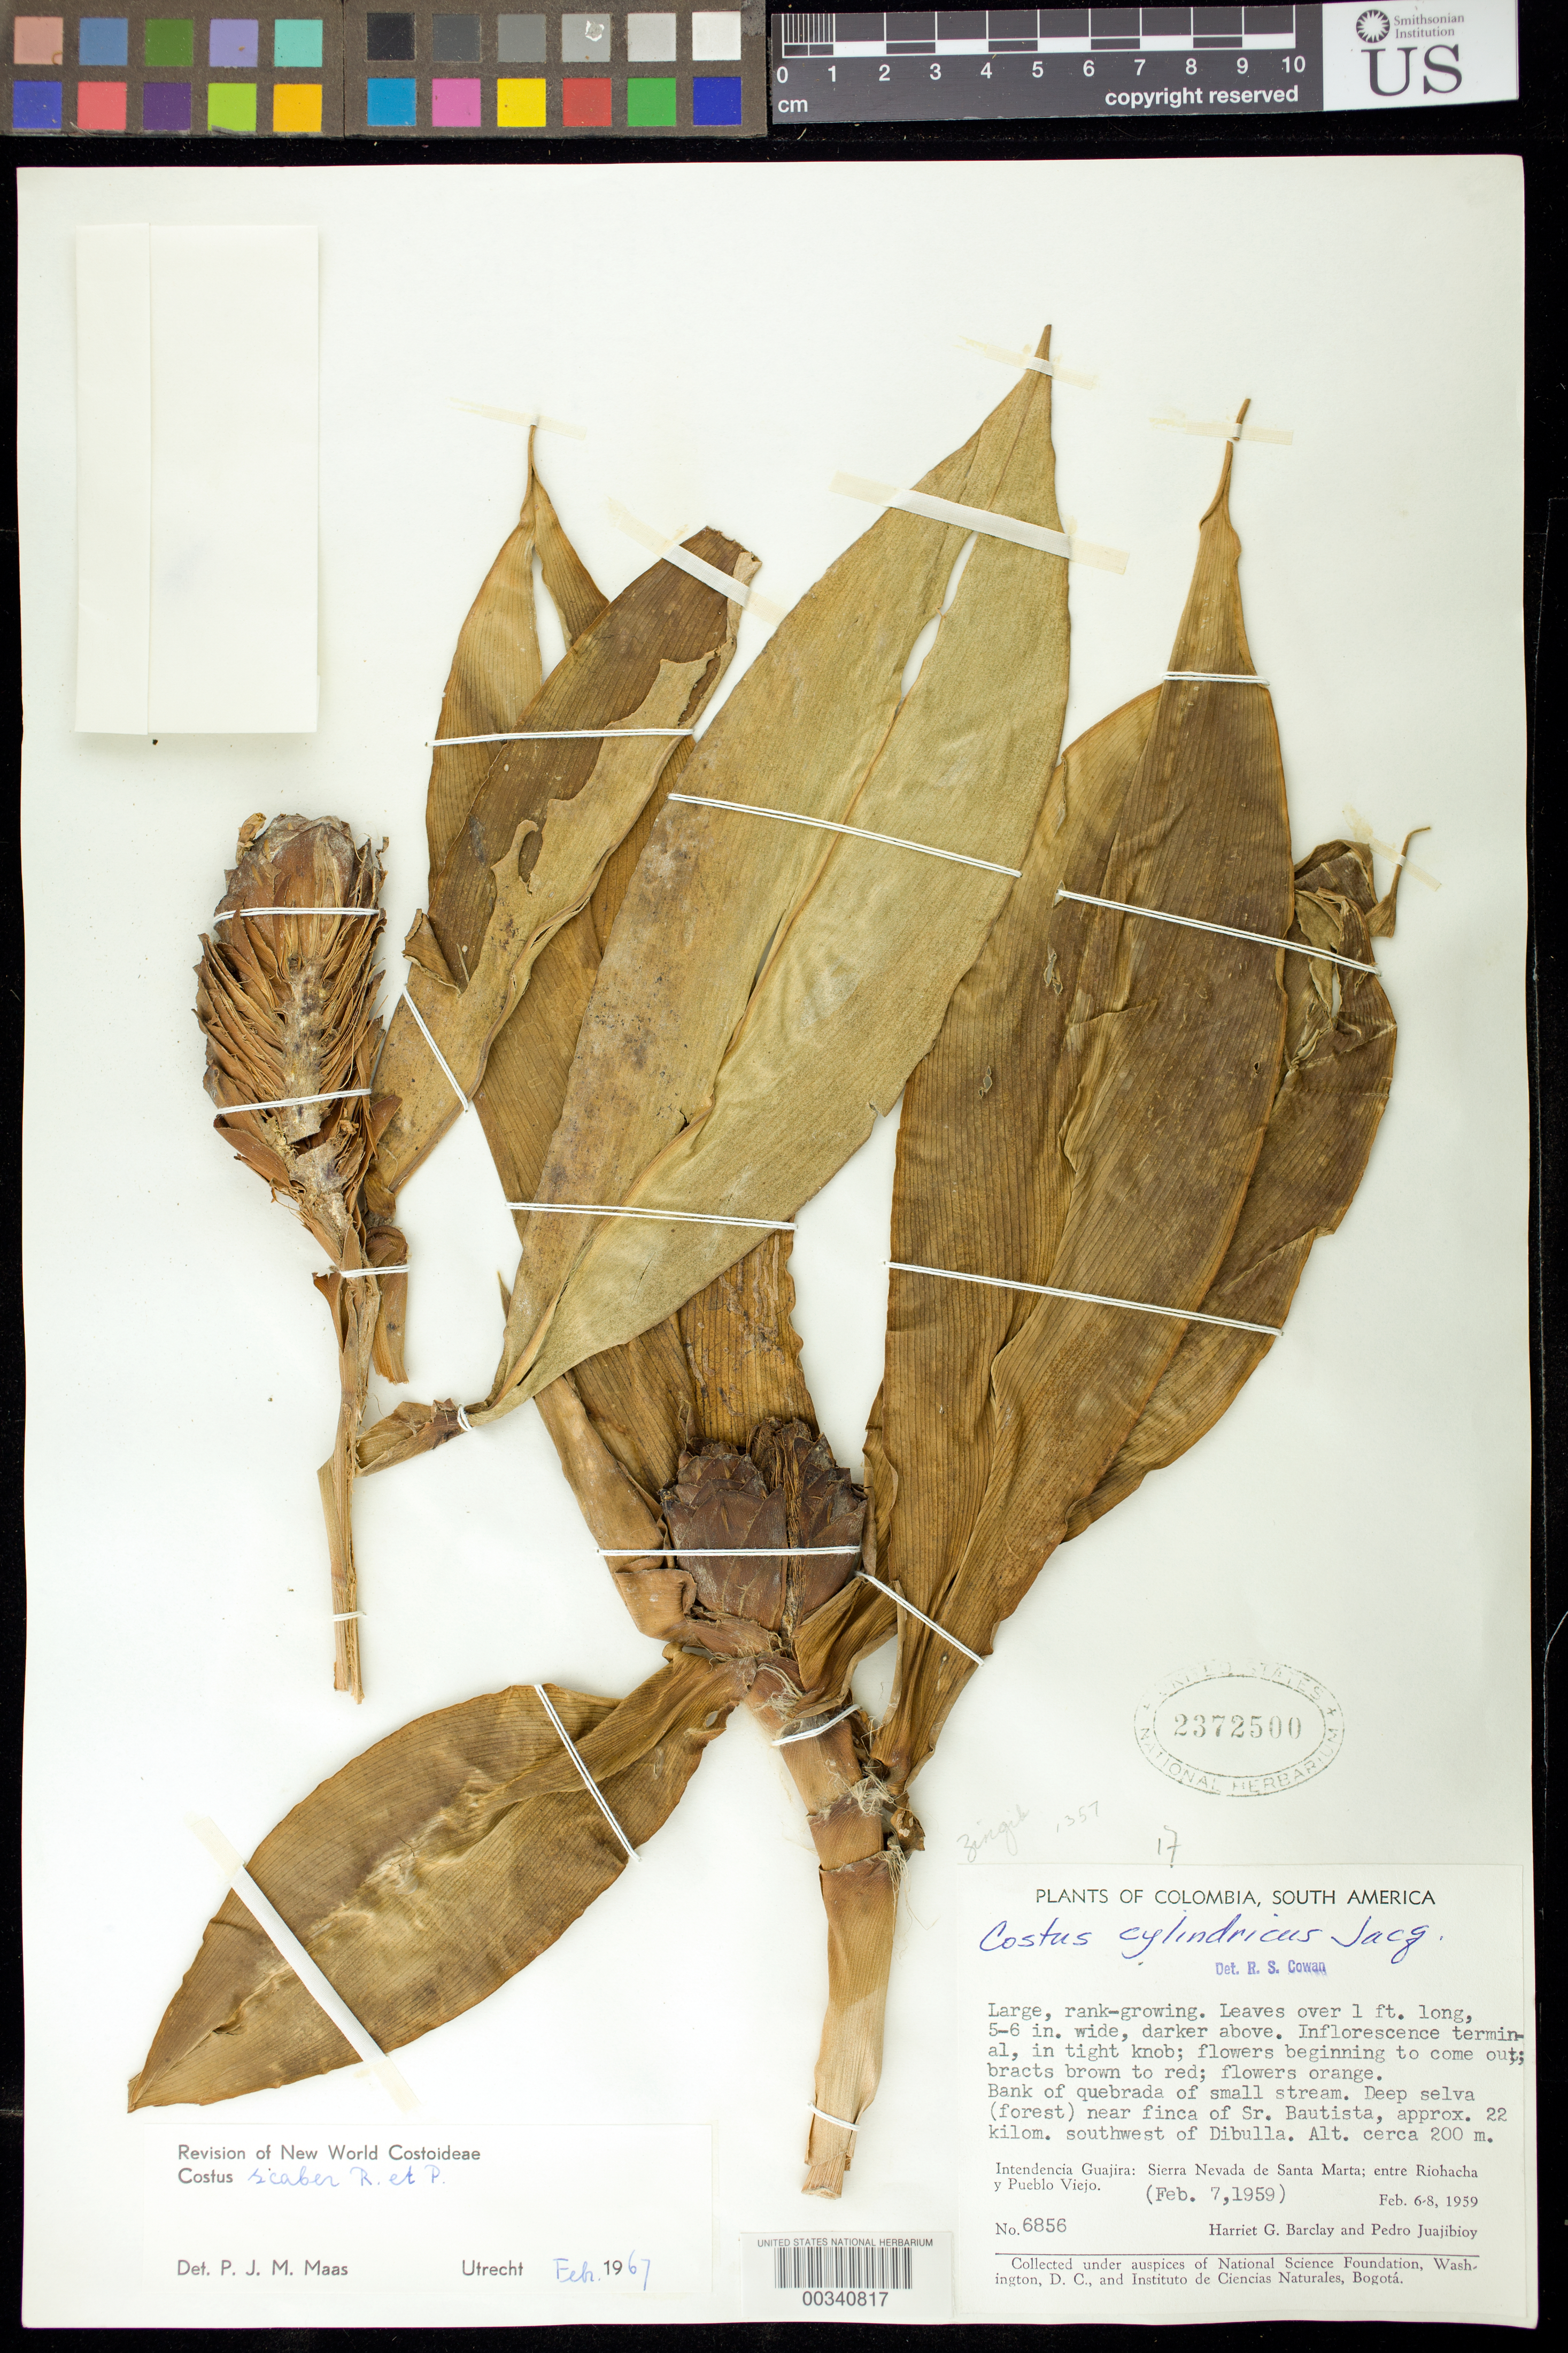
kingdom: Plantae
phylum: Tracheophyta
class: Liliopsida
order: Zingiberales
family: Costaceae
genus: Costus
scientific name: Costus scaber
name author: Ruiz & Pav.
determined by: Maas, Paul J. M.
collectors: H. G. Barclay & P. Juajibioy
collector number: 6856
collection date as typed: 07 Feb 1959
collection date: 1959-02-07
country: Colombia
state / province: La Guajira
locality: Near Finca of Sr. Bautista, approx. 22 km. SW of Dibulla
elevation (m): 200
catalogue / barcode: US 2372500